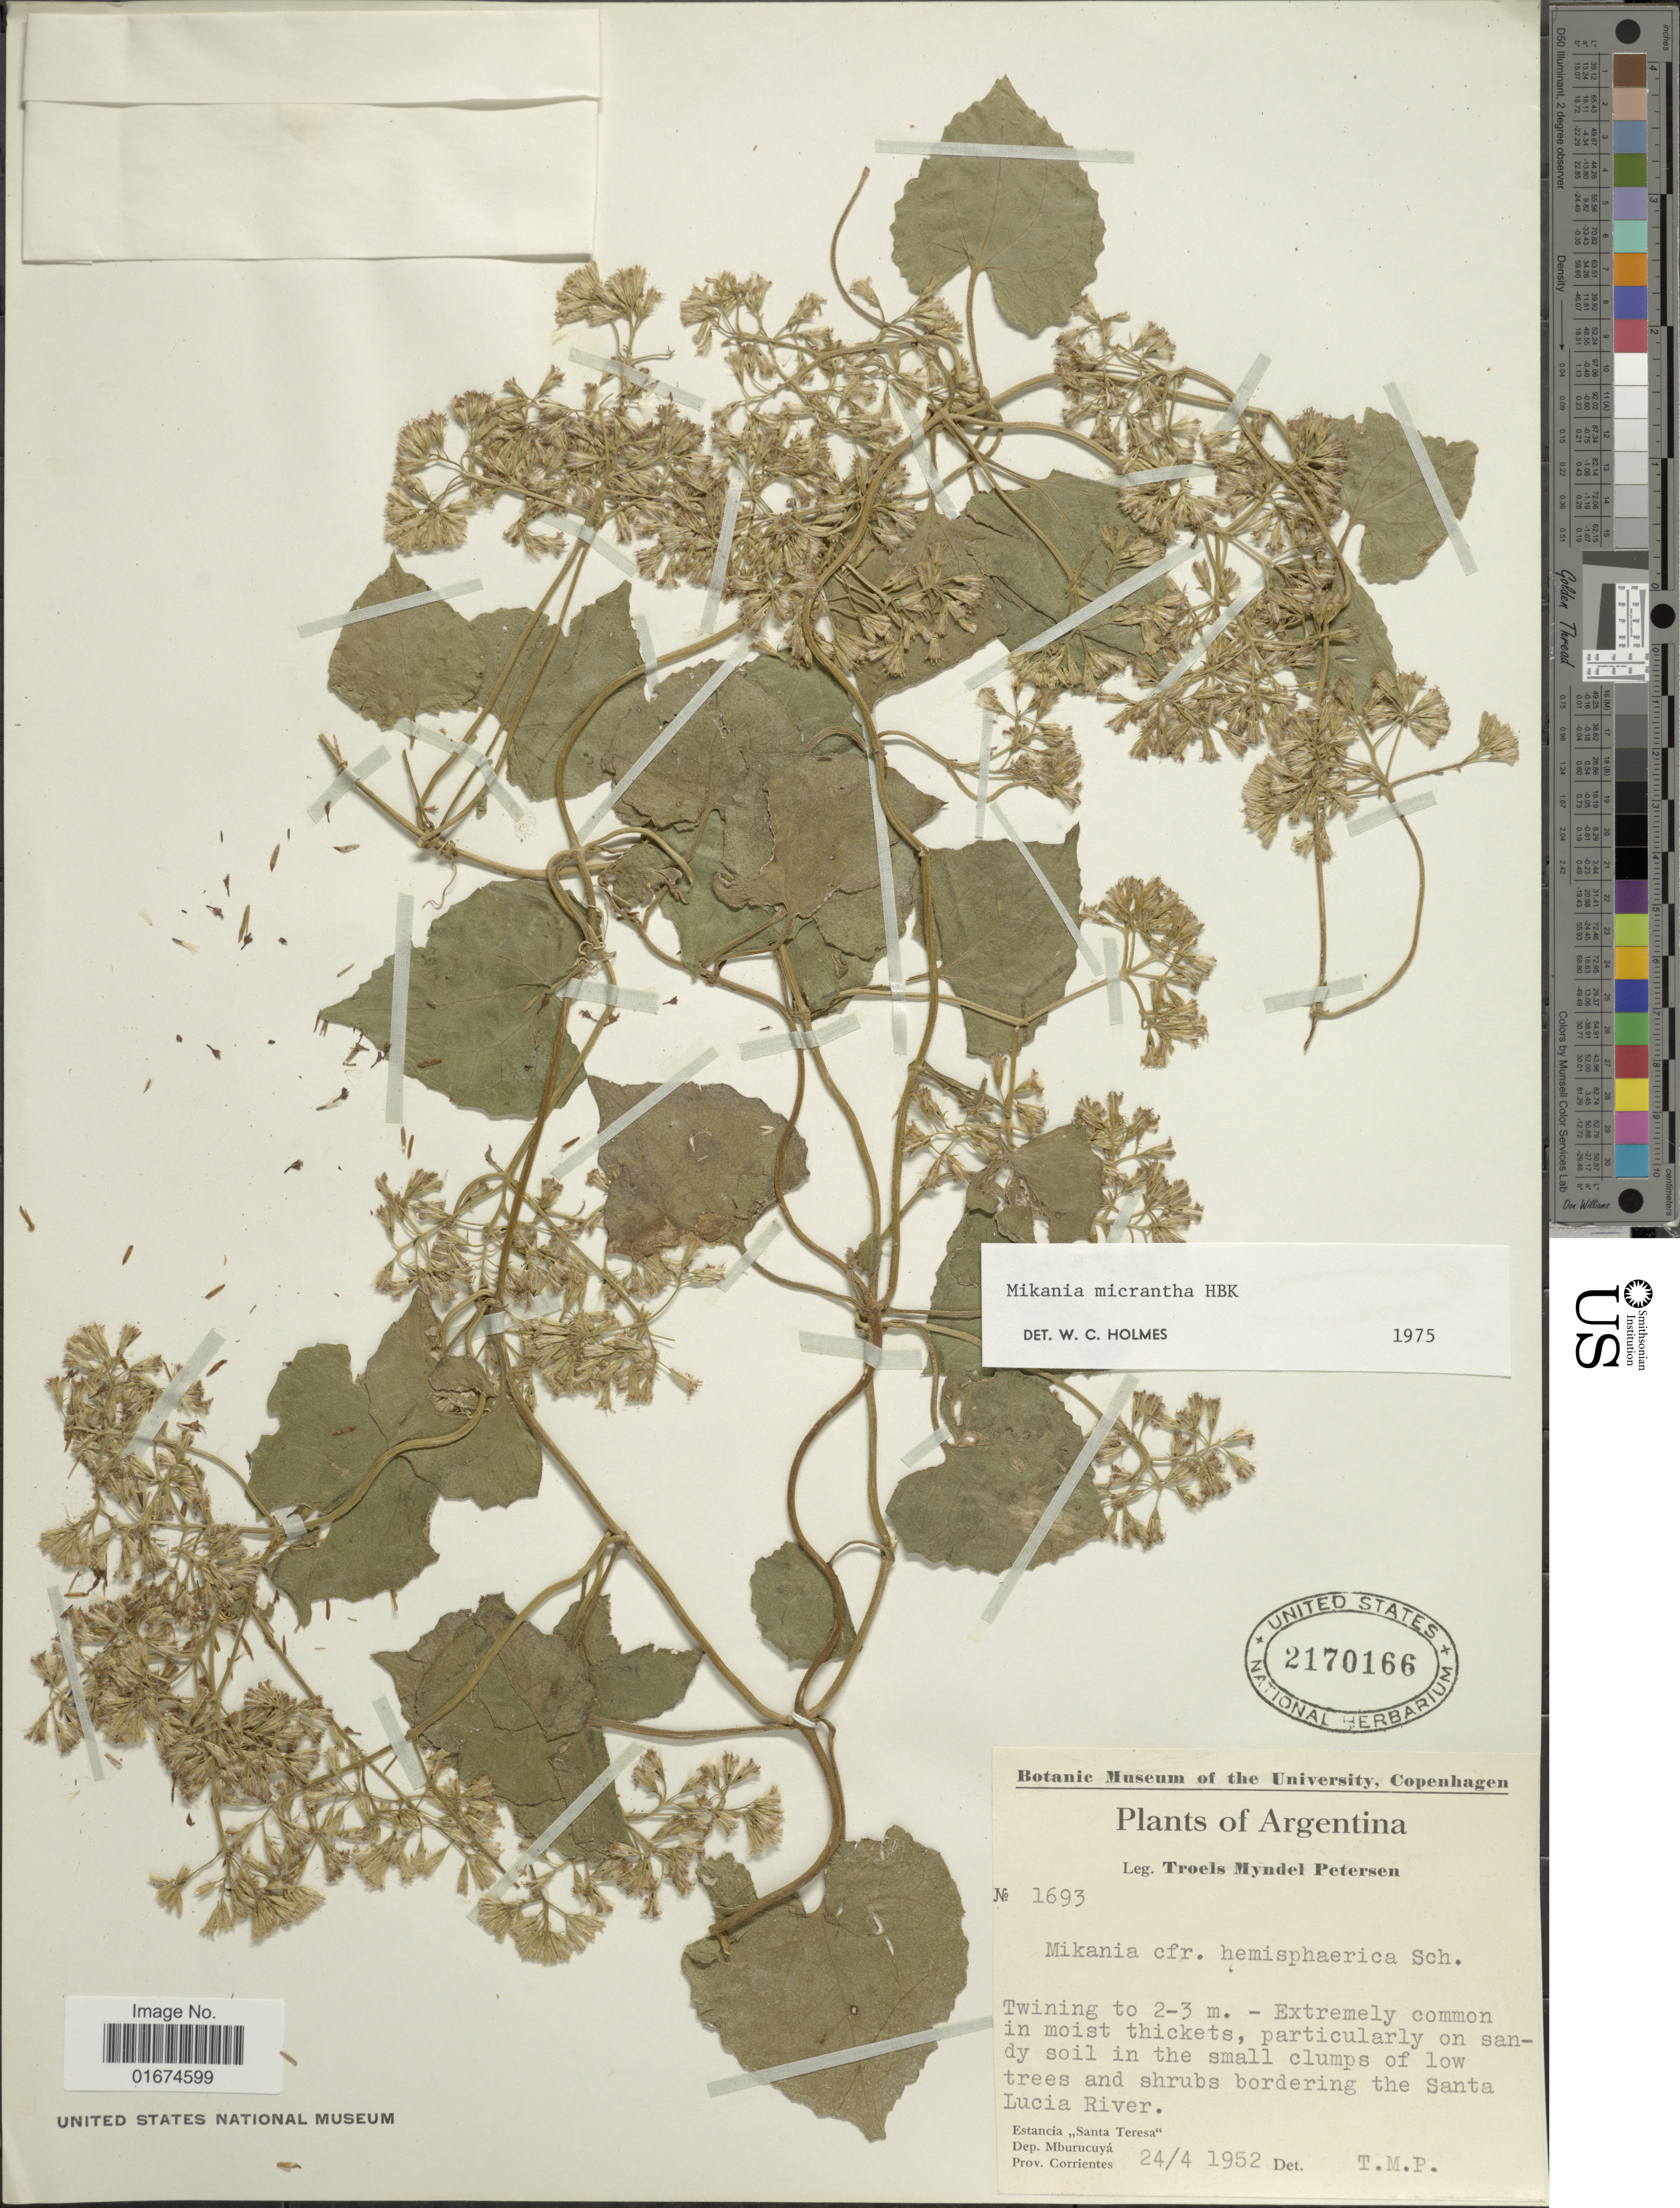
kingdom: Plantae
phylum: Tracheophyta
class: Magnoliopsida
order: Asterales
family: Asteraceae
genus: Mikania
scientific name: Mikania micrantha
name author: Kunth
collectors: T. M. Petersen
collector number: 1693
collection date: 1952-04-24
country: Argentina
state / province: Corrientes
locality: Particularly on sandy soil in the small clumps of low trees and shrubs bordering the Santa Lucia River, Estancia Santa Teresa, Dep. Mburucuyá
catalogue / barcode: US 2170166